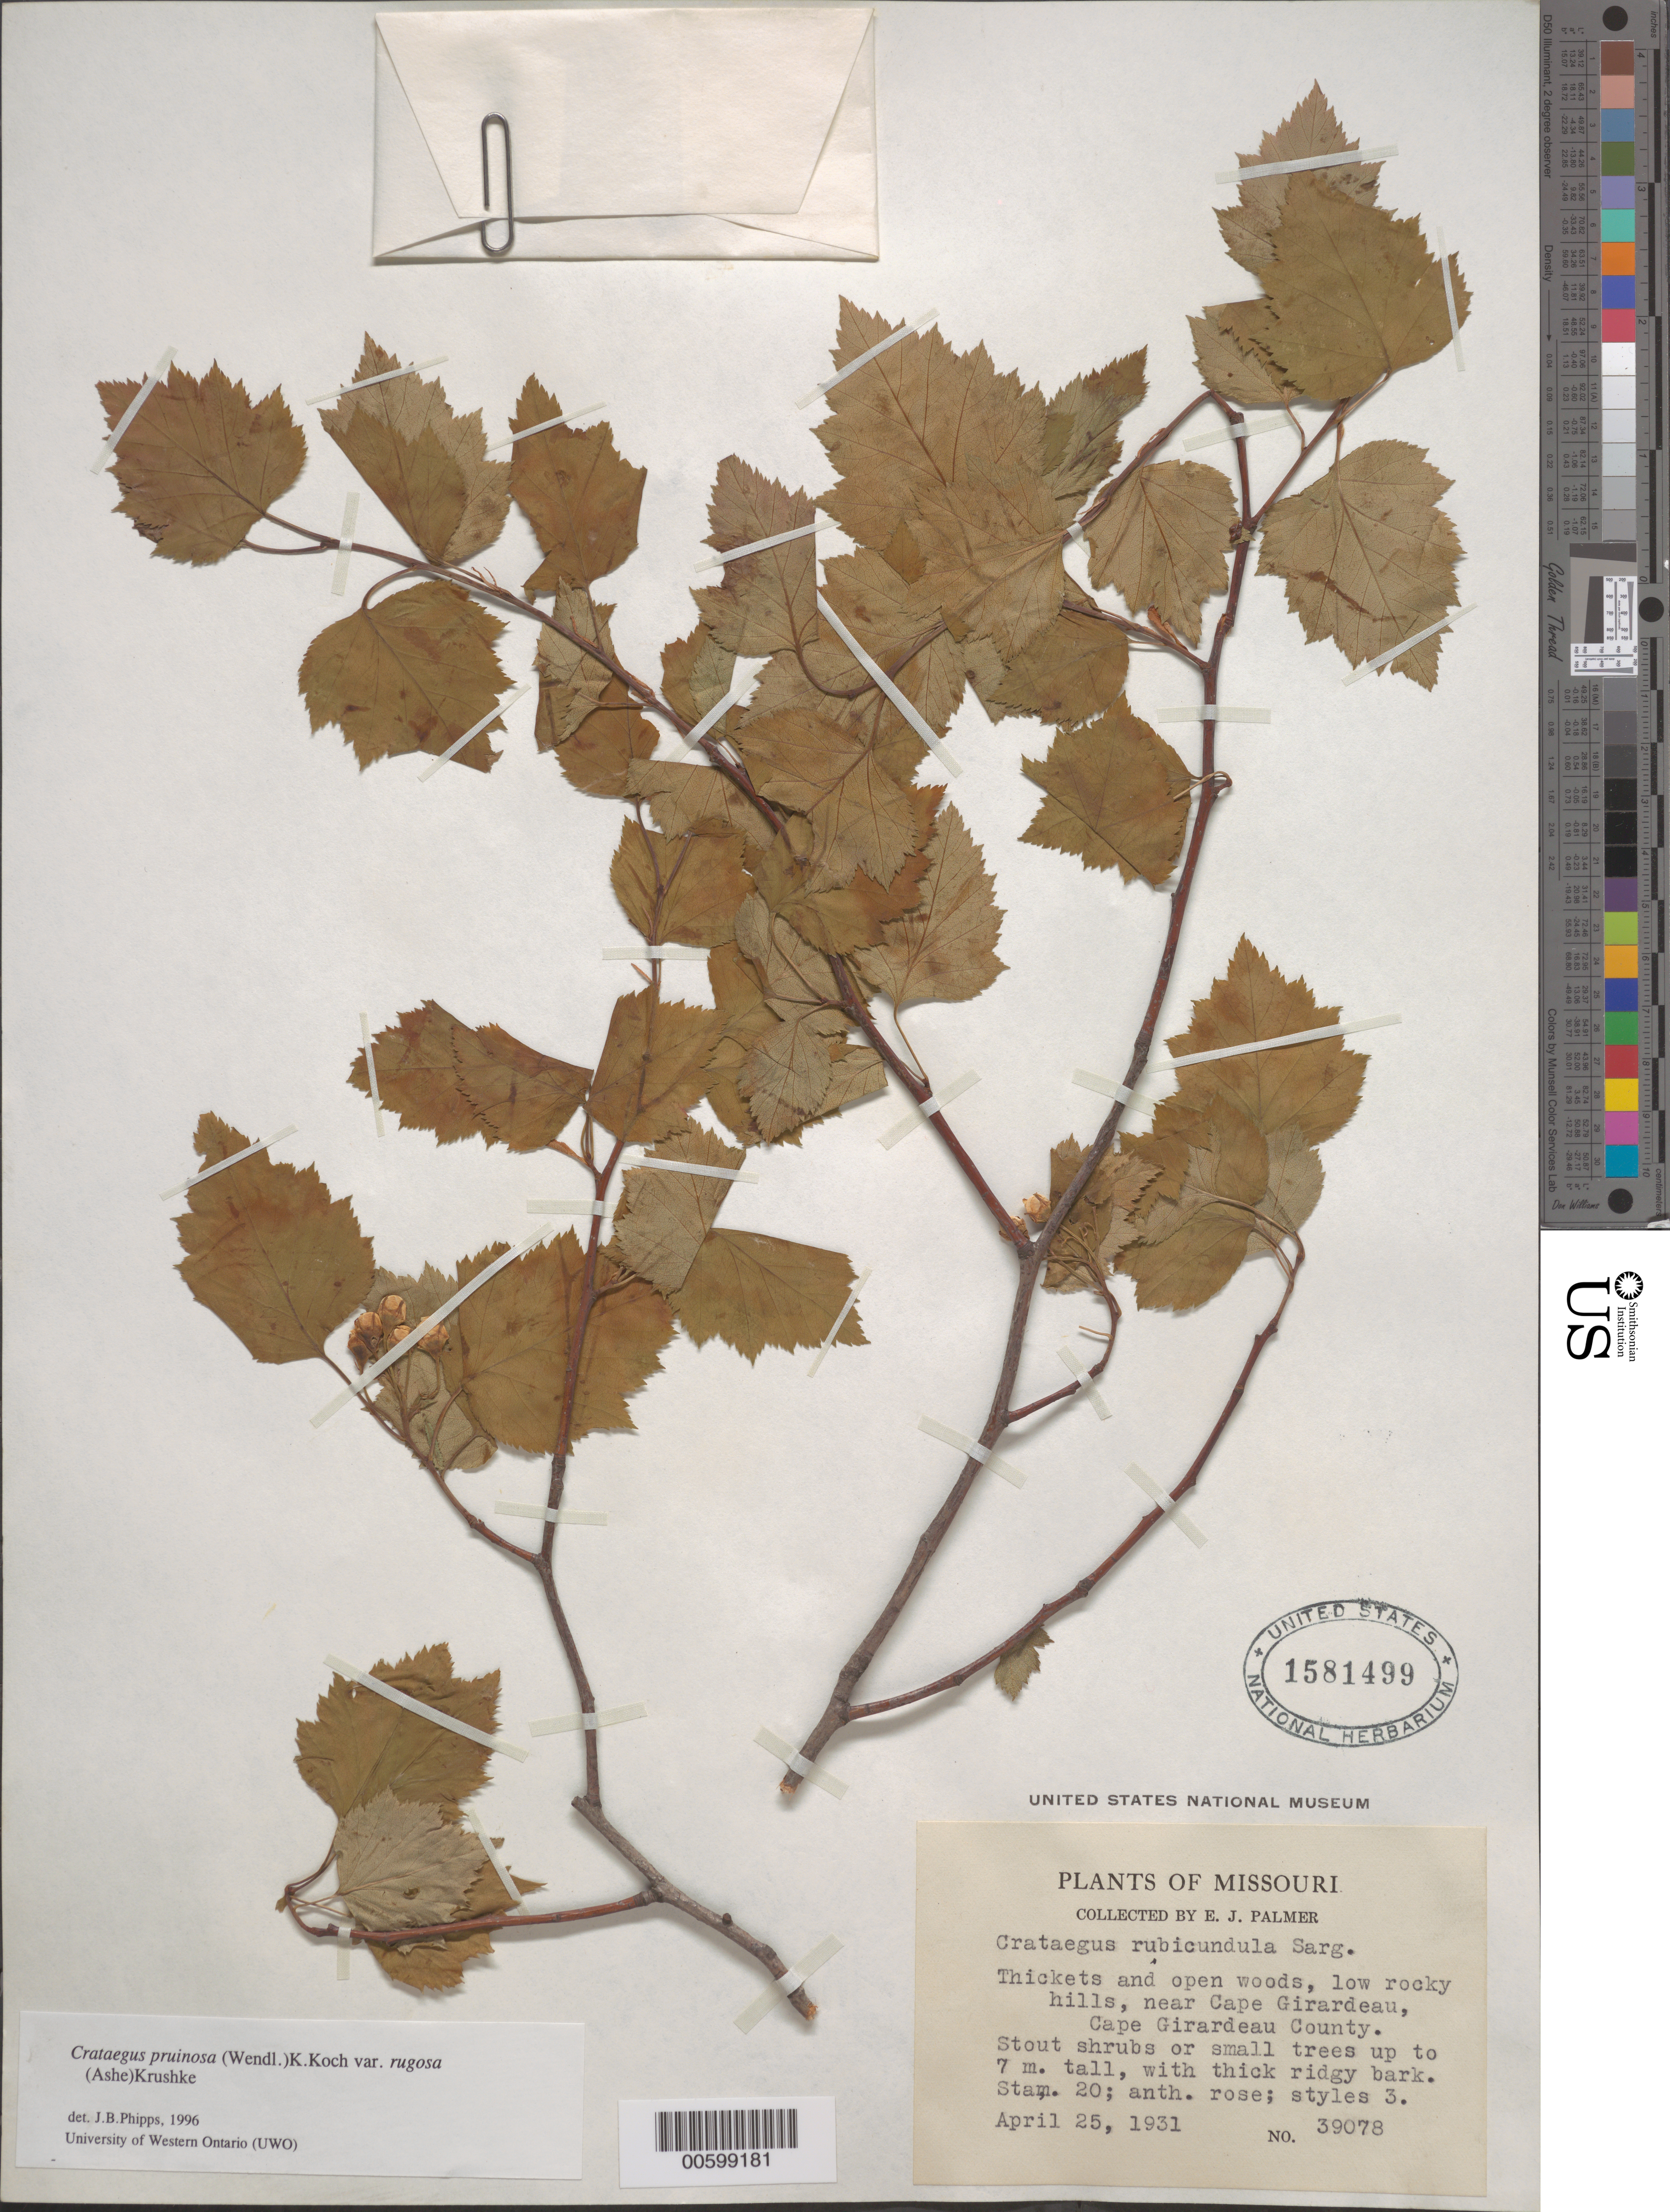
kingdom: Plantae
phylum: Tracheophyta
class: Magnoliopsida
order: Rosales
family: Rosaceae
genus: Crataegus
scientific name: Crataegus pruinosa var. rugosa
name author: (Ashe) Kruschke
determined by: Phipps, James B., (UWO), University of Western Ontario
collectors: E. J. Palmer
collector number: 39078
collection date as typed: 25 Apr 1931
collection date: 1931-04-25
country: United States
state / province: Missouri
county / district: Cape Girardeau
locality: near Cape Girardeau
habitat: Thickets and open woods, low rocky hills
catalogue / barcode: US 1581499